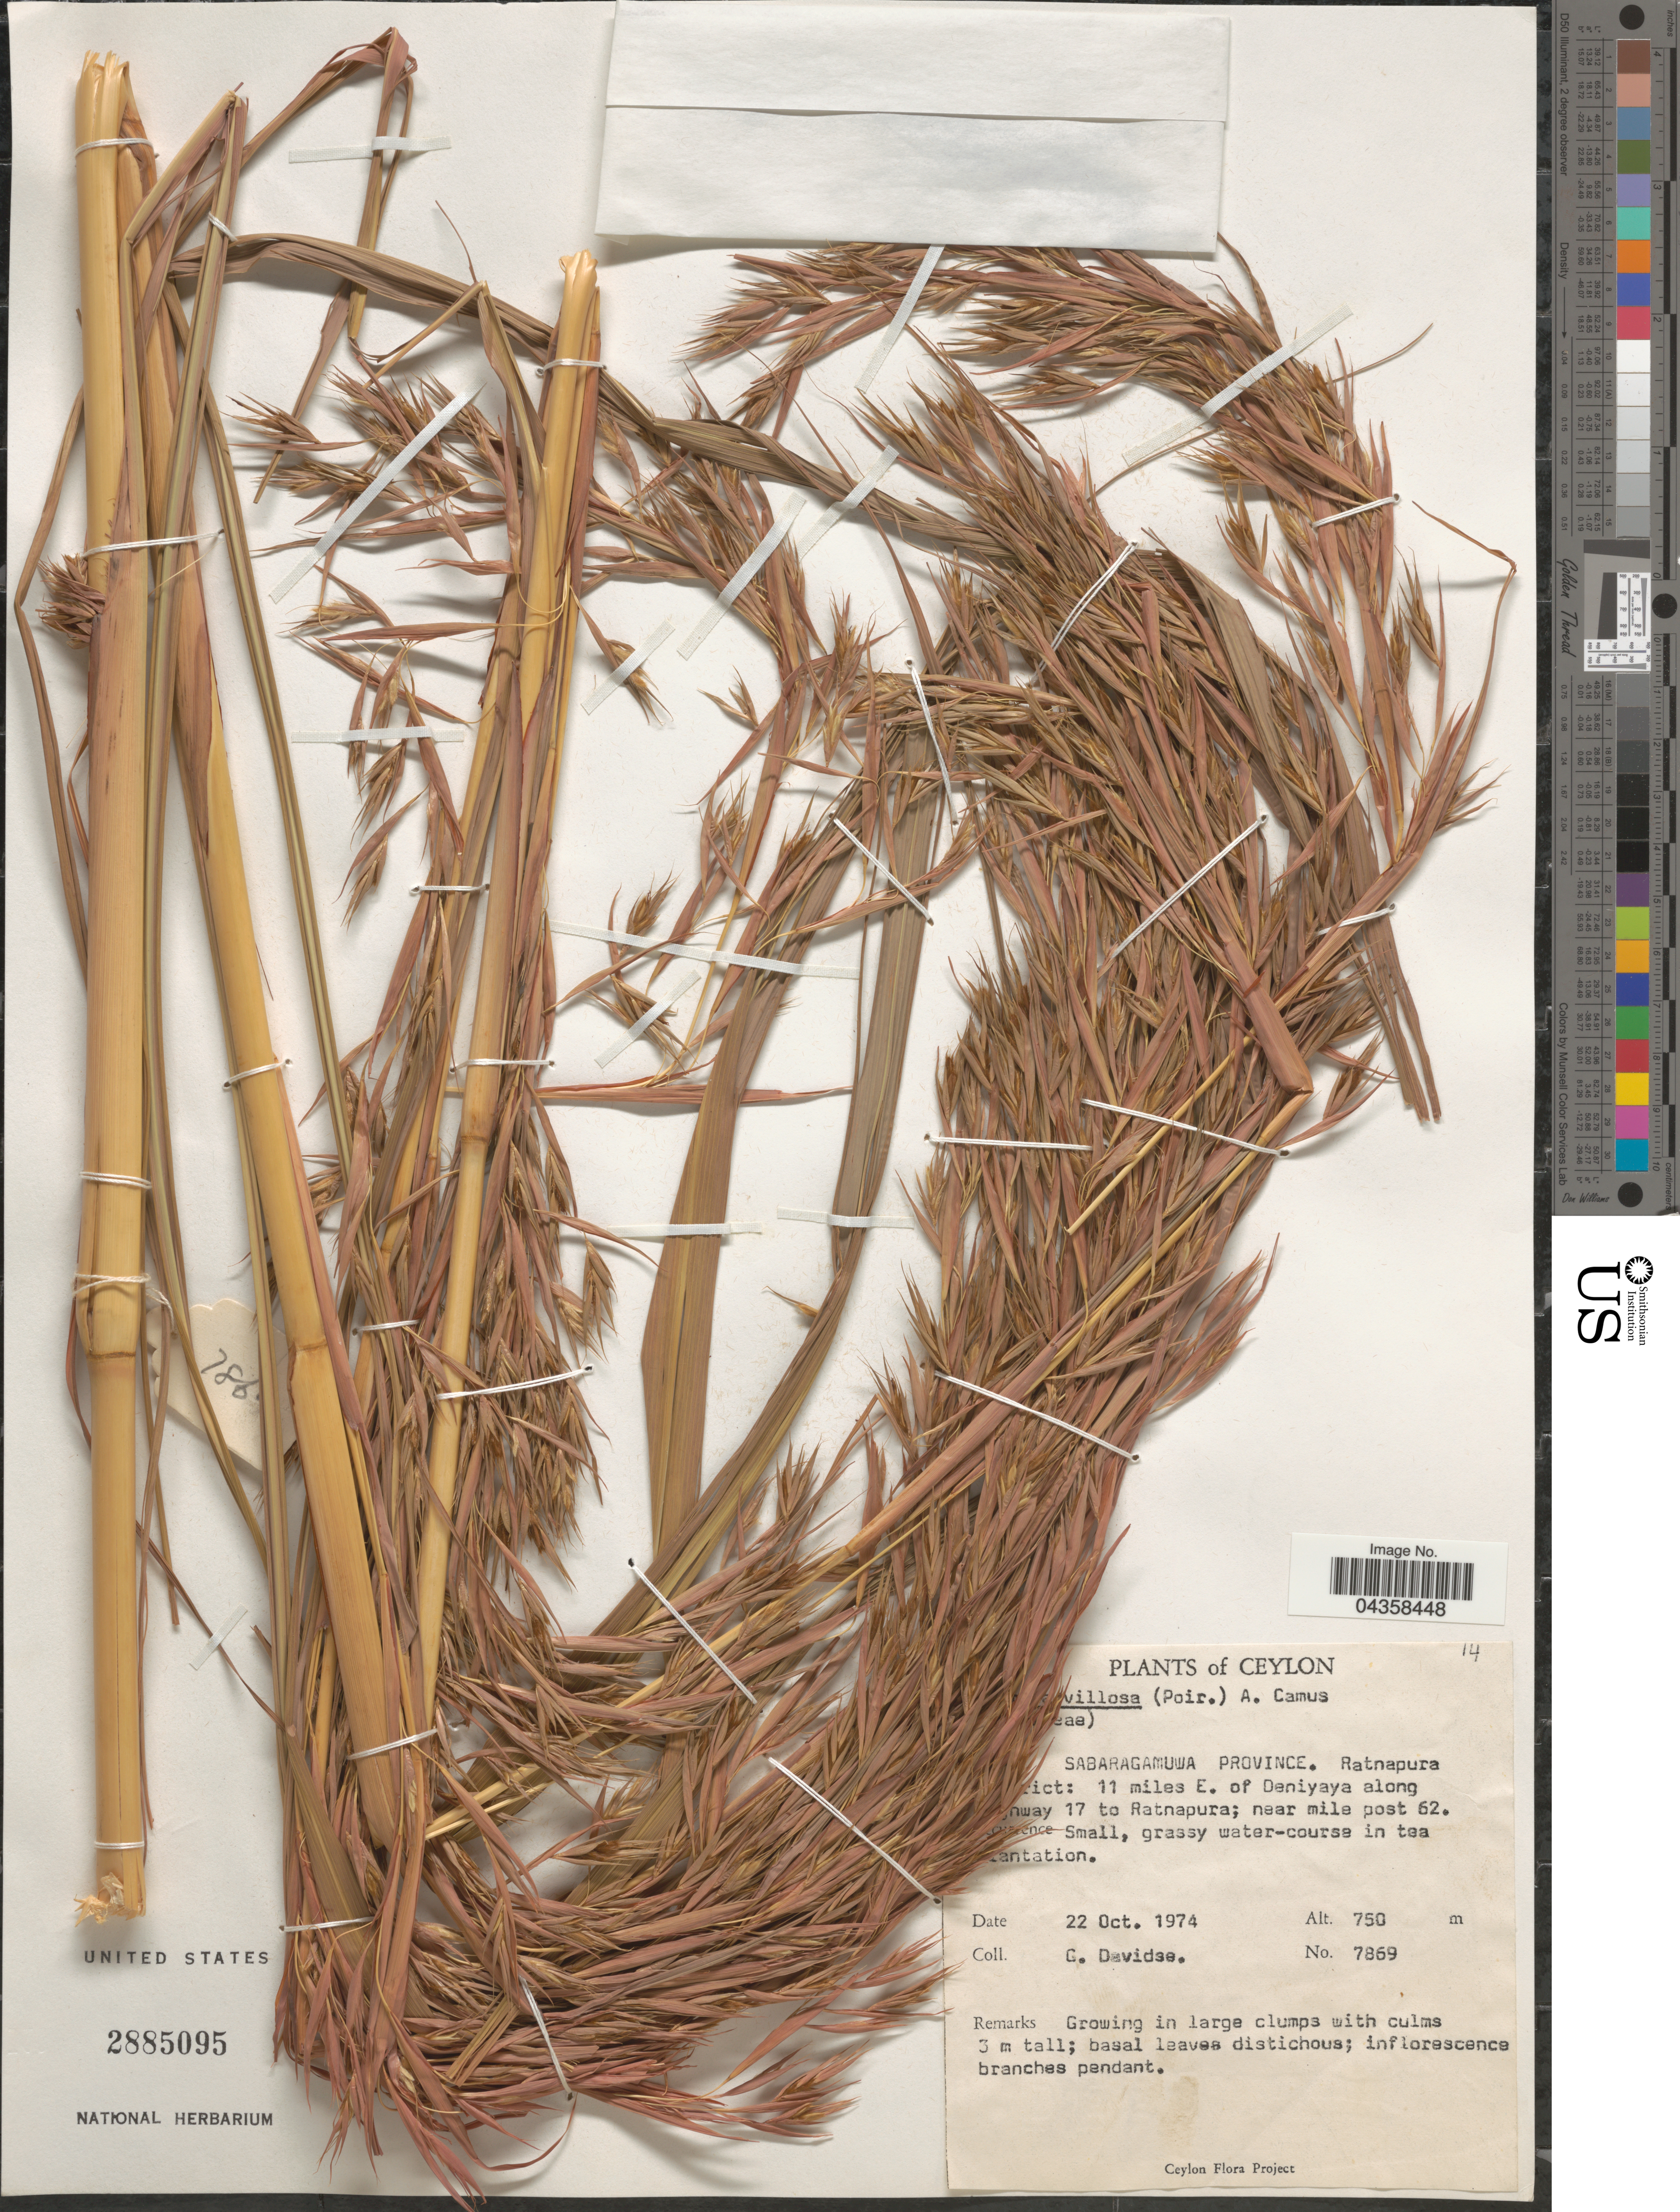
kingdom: Plantae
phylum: Tracheophyta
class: Liliopsida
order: Poales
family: Poaceae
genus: Themeda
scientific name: Themeda villosa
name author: (Lam.) A. Camus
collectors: G. Davidse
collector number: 7869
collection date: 1974-10-22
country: Sri Lanka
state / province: Sabaragamuwa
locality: Ceylon. Ratnapura [illegible text]ict: 11 miles E. of Deniyaya along [illegible text]way 17 to Ratnapura; near mile post 62.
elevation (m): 750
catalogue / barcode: US 2885095